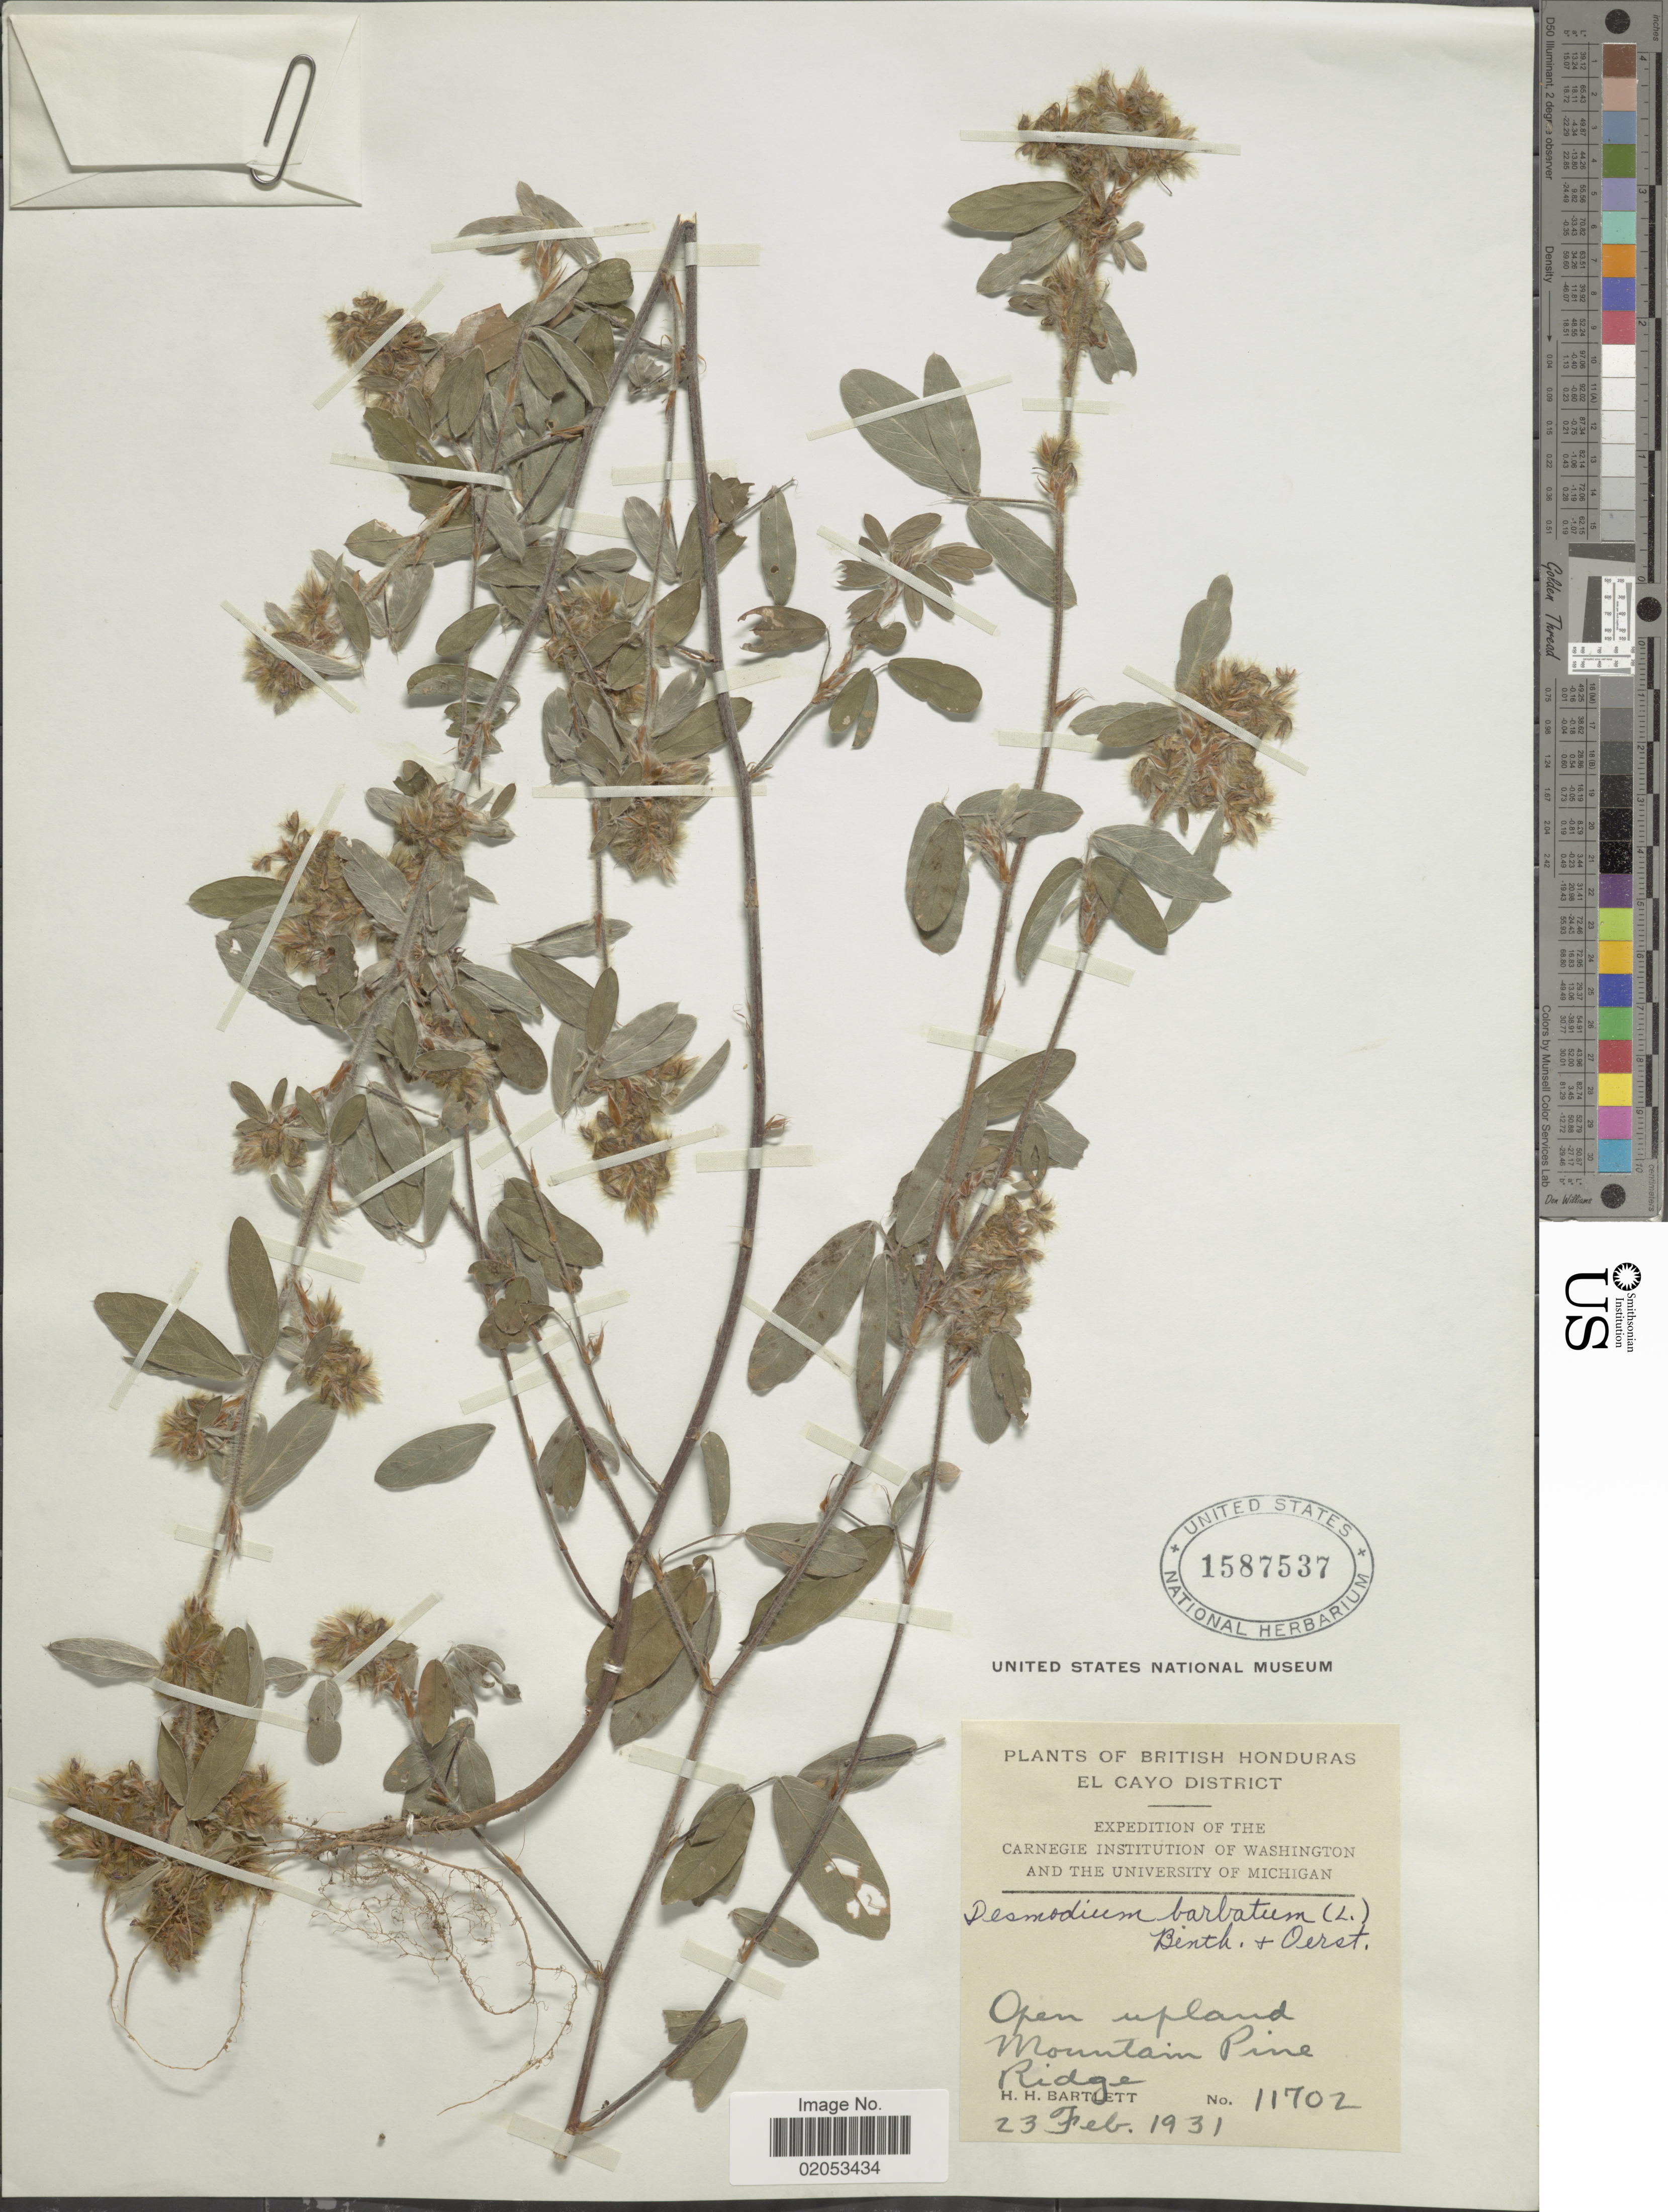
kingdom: Plantae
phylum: Tracheophyta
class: Magnoliopsida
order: Fabales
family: Fabaceae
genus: Grona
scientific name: Grona barbata var. barbata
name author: (L.) H. Ohashi & K. Ohashi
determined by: Strong, Mark T., (BOT), Smithsonian Institution - National Museum of Natural History (UNITED STATES)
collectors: H. H. Bartlett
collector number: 11702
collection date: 1931-02-23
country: Belize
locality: British Honduras, Belize District, Open upland Mountain Pine Ridge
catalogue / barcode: US 1587537